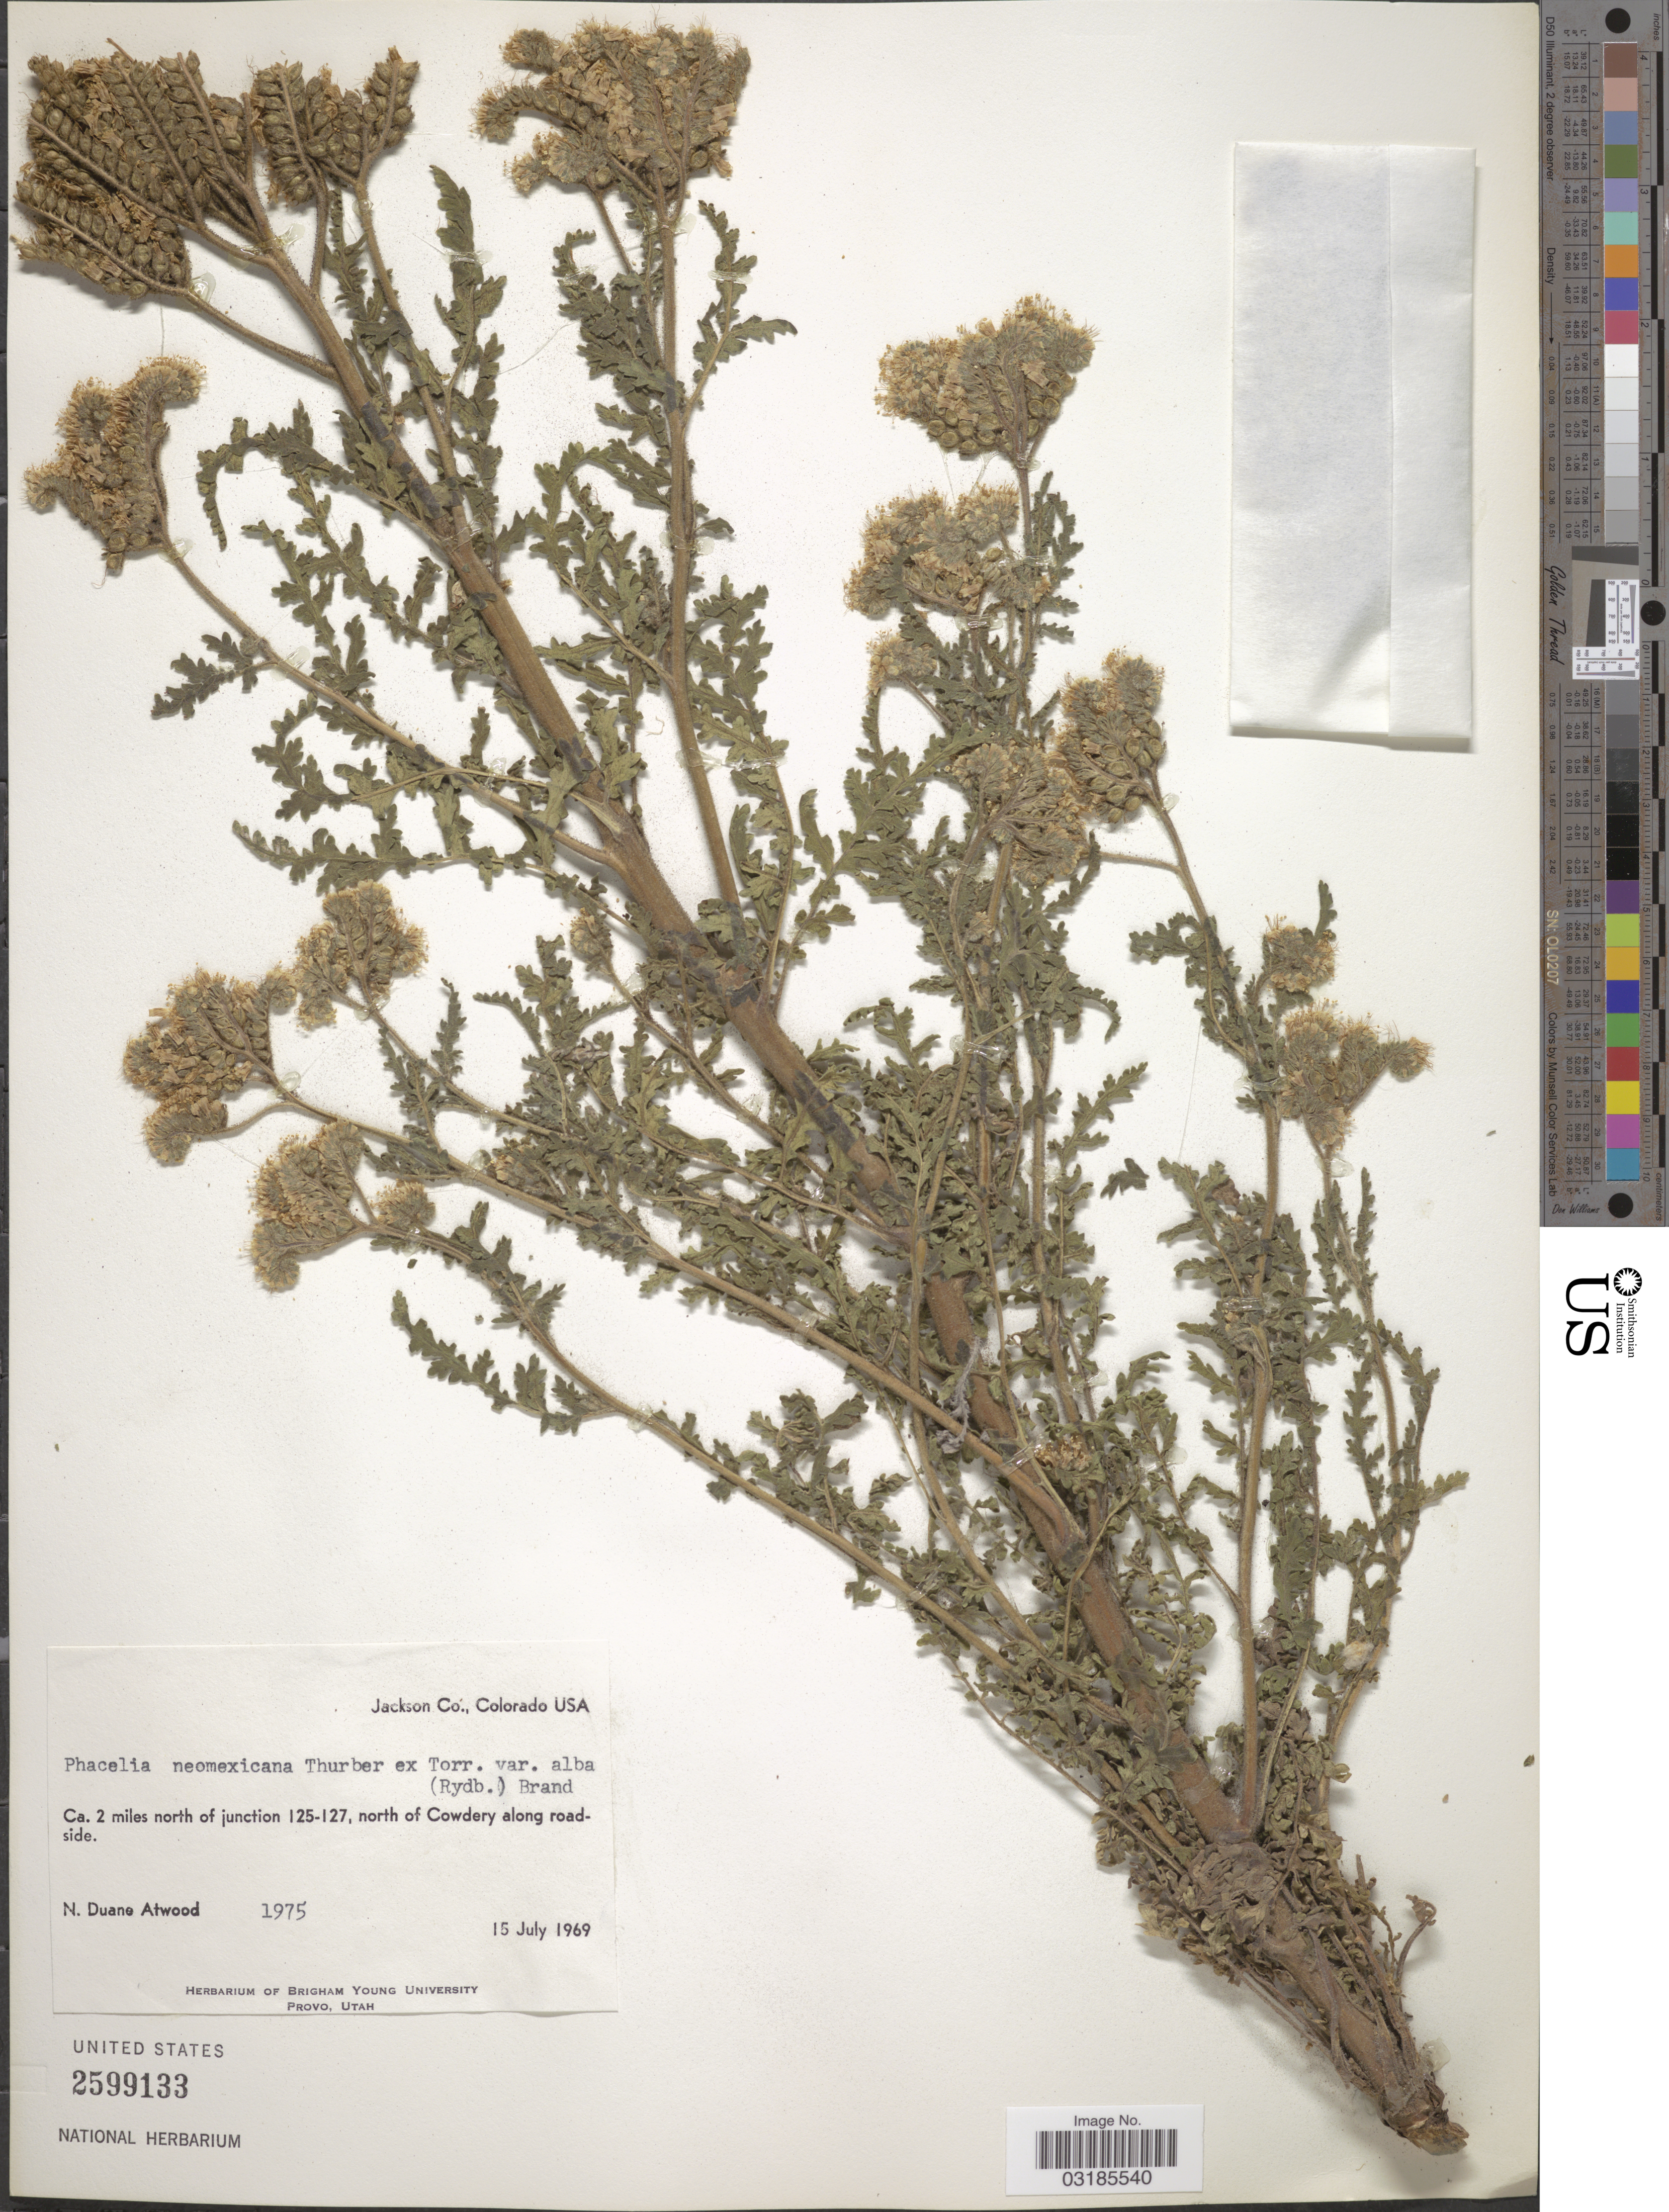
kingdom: Plantae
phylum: Tracheophyta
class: Magnoliopsida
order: Boraginales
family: Hydrophyllaceae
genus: Phacelia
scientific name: Phacelia neomexicana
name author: Thurb. ex Torr.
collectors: N. Atwood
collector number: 1975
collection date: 1969-07-15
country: United States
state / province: Colorado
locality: Jackson Co., Ca. 2 miles north of junction 125-127, north of Cowdery along roadside.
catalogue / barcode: US 2599133